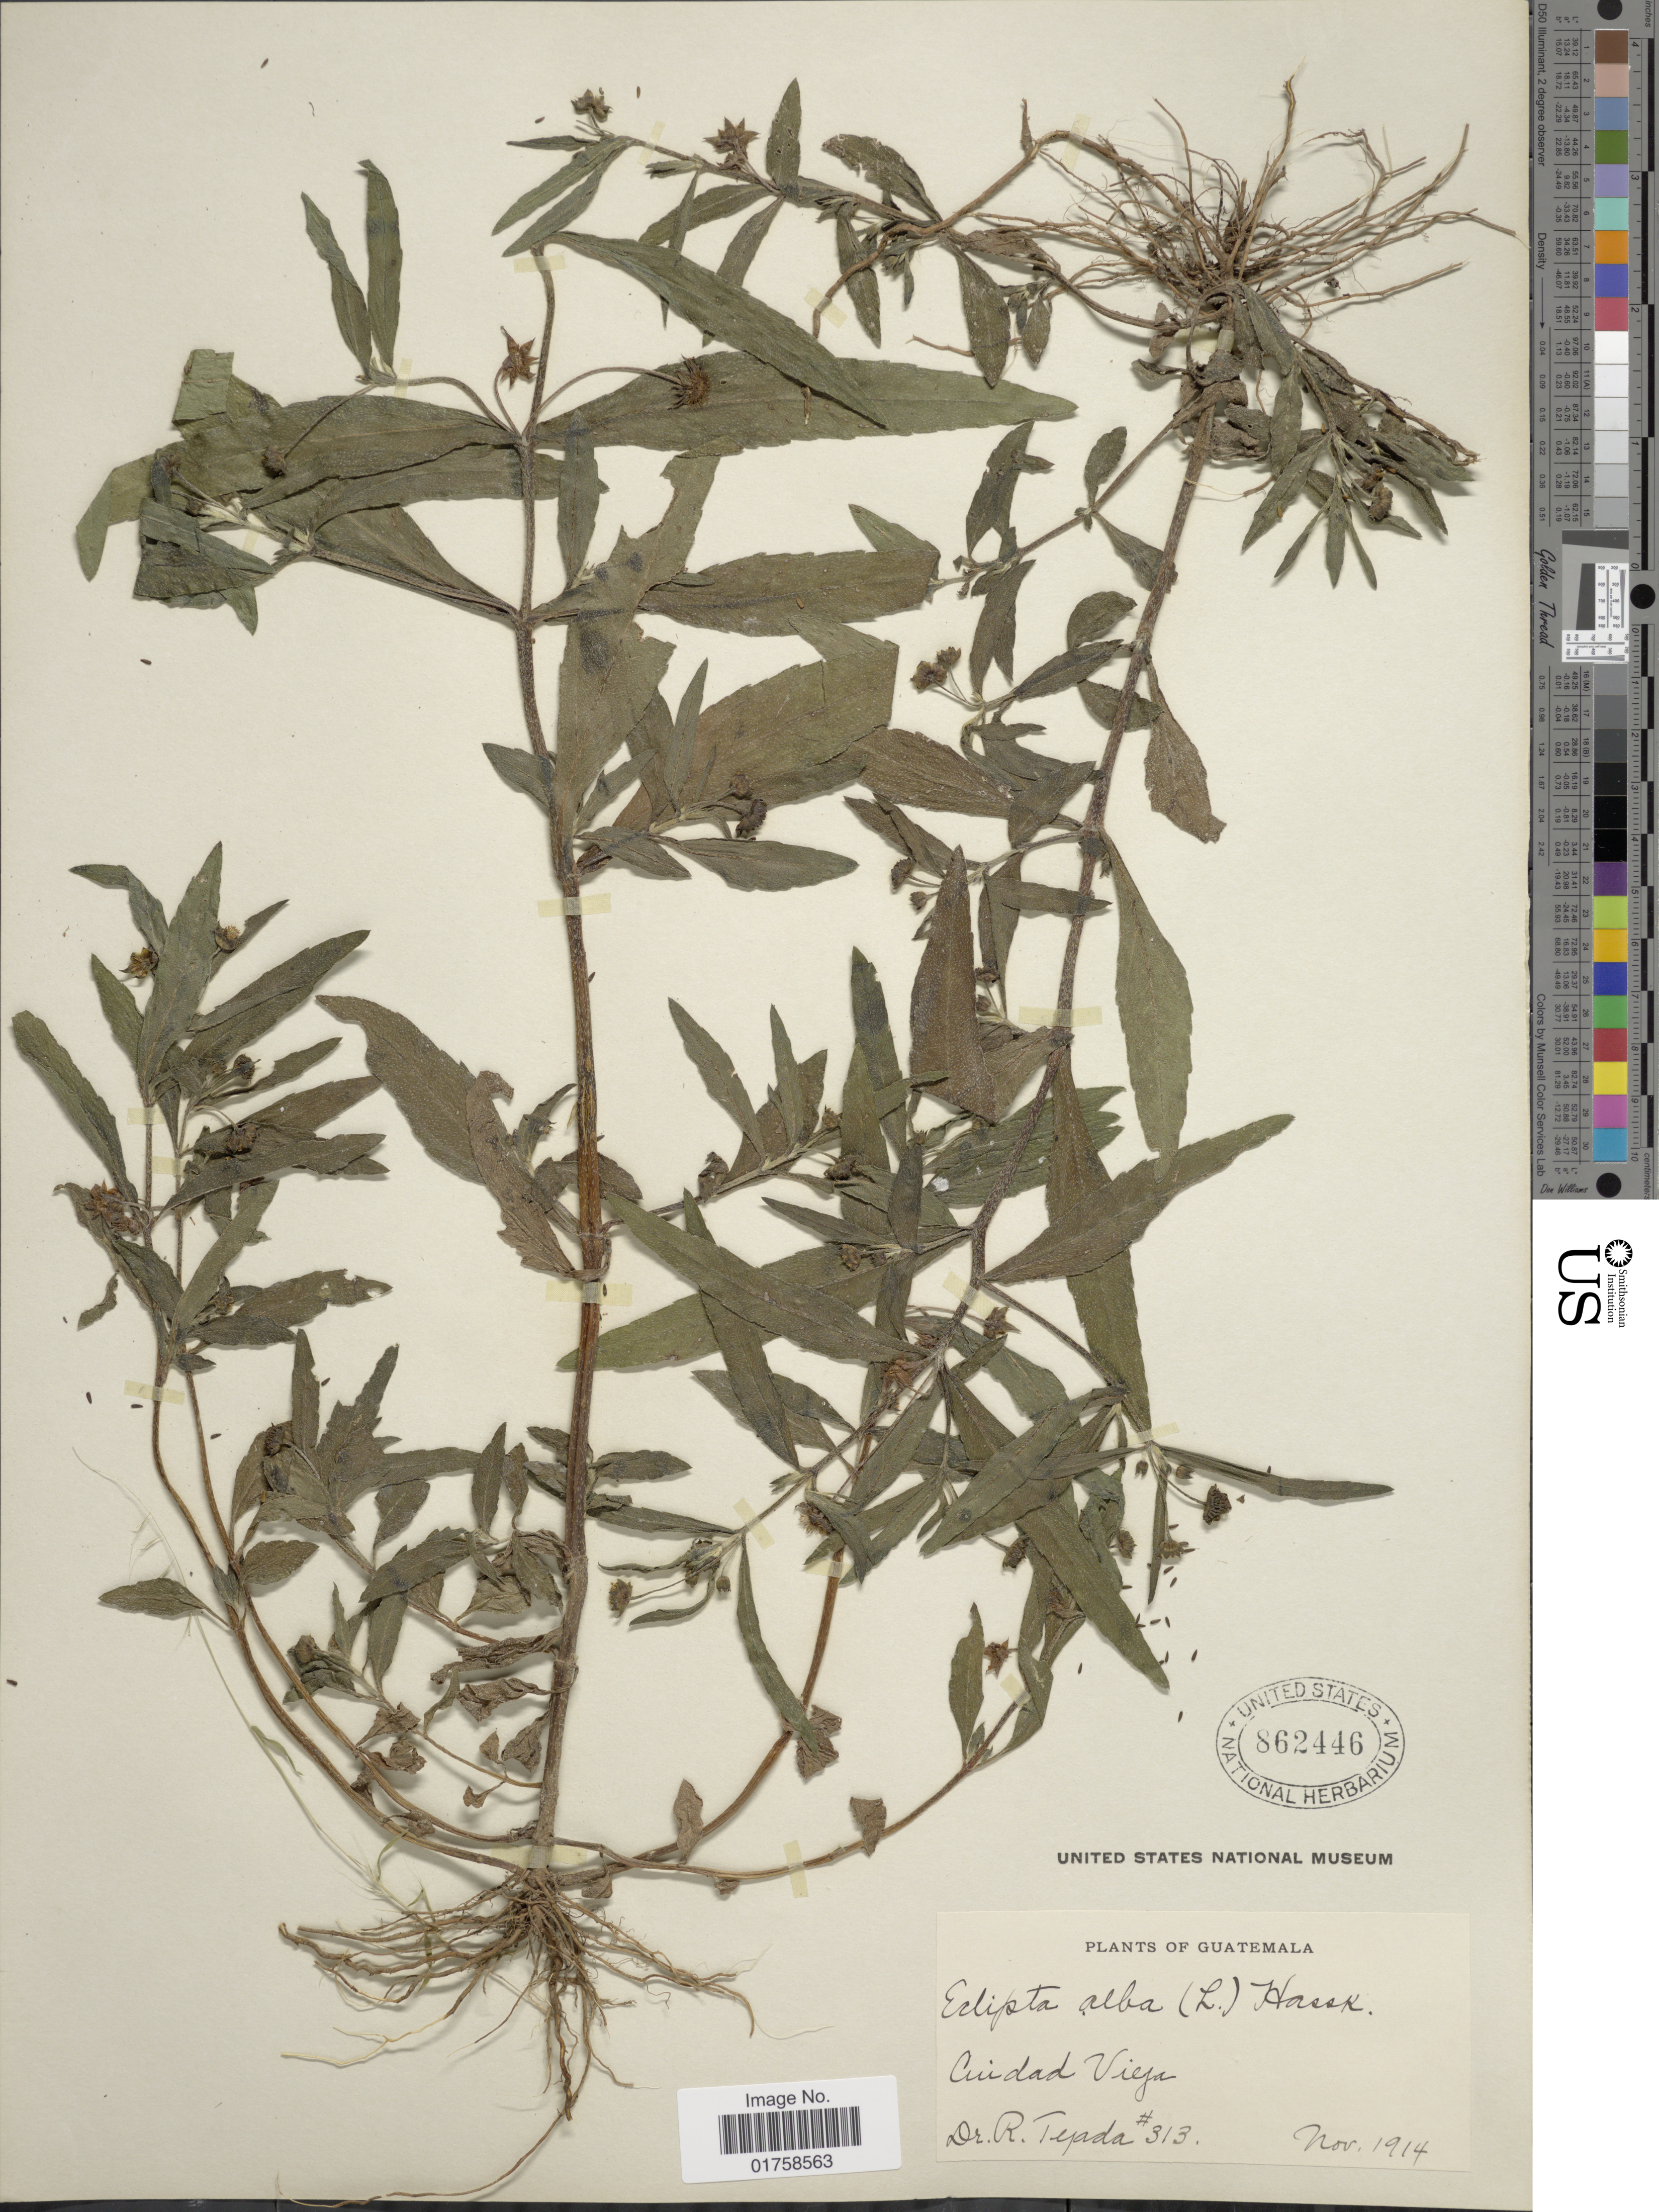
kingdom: Plantae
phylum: Tracheophyta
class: Magnoliopsida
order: Asterales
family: Asteraceae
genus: Eclipta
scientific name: Eclipta alba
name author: (L.) Hassk.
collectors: R. Tejada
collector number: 313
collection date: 1914-11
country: Guatemala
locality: Guatemala. Ciudad Vieja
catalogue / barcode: US 862446